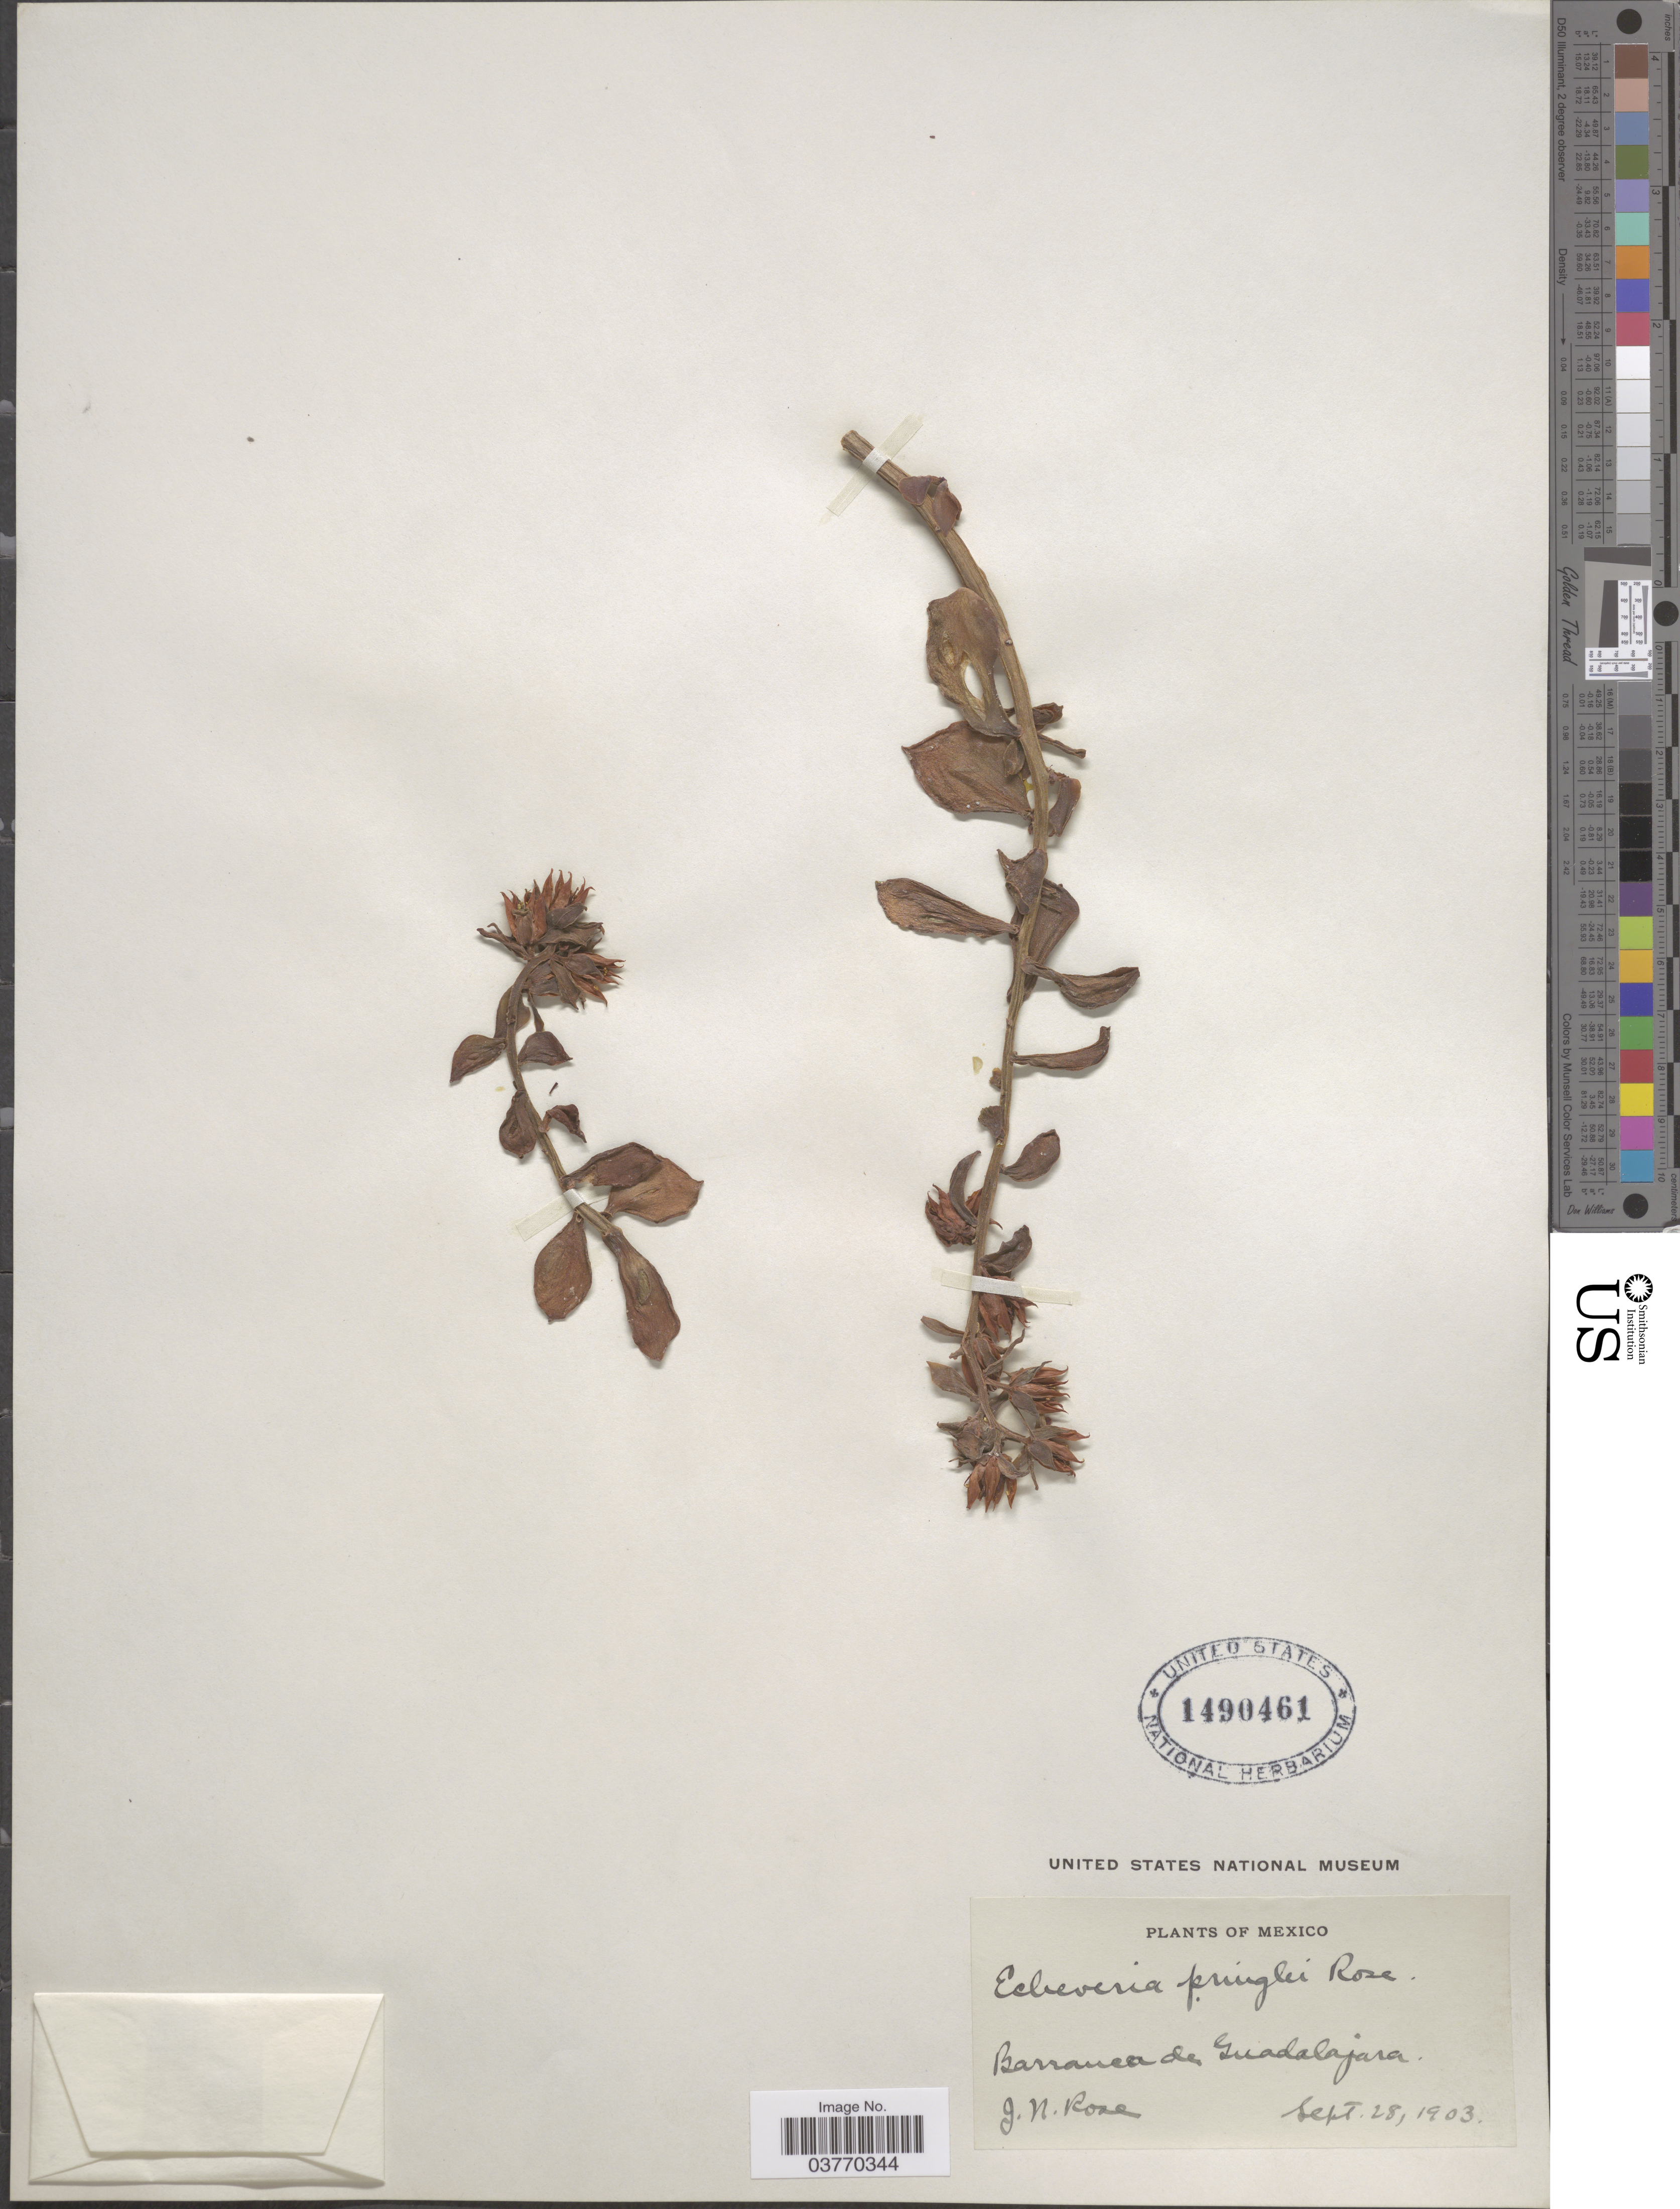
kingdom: Plantae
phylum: Tracheophyta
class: Magnoliopsida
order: Saxifragales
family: Crassulaceae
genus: Echeveria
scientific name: Echeveria pringlei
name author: (S. Watson) Rose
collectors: J. N. Rose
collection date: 1903-09-28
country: Mexico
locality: Barranca of Guadalajara.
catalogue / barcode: US 1490461